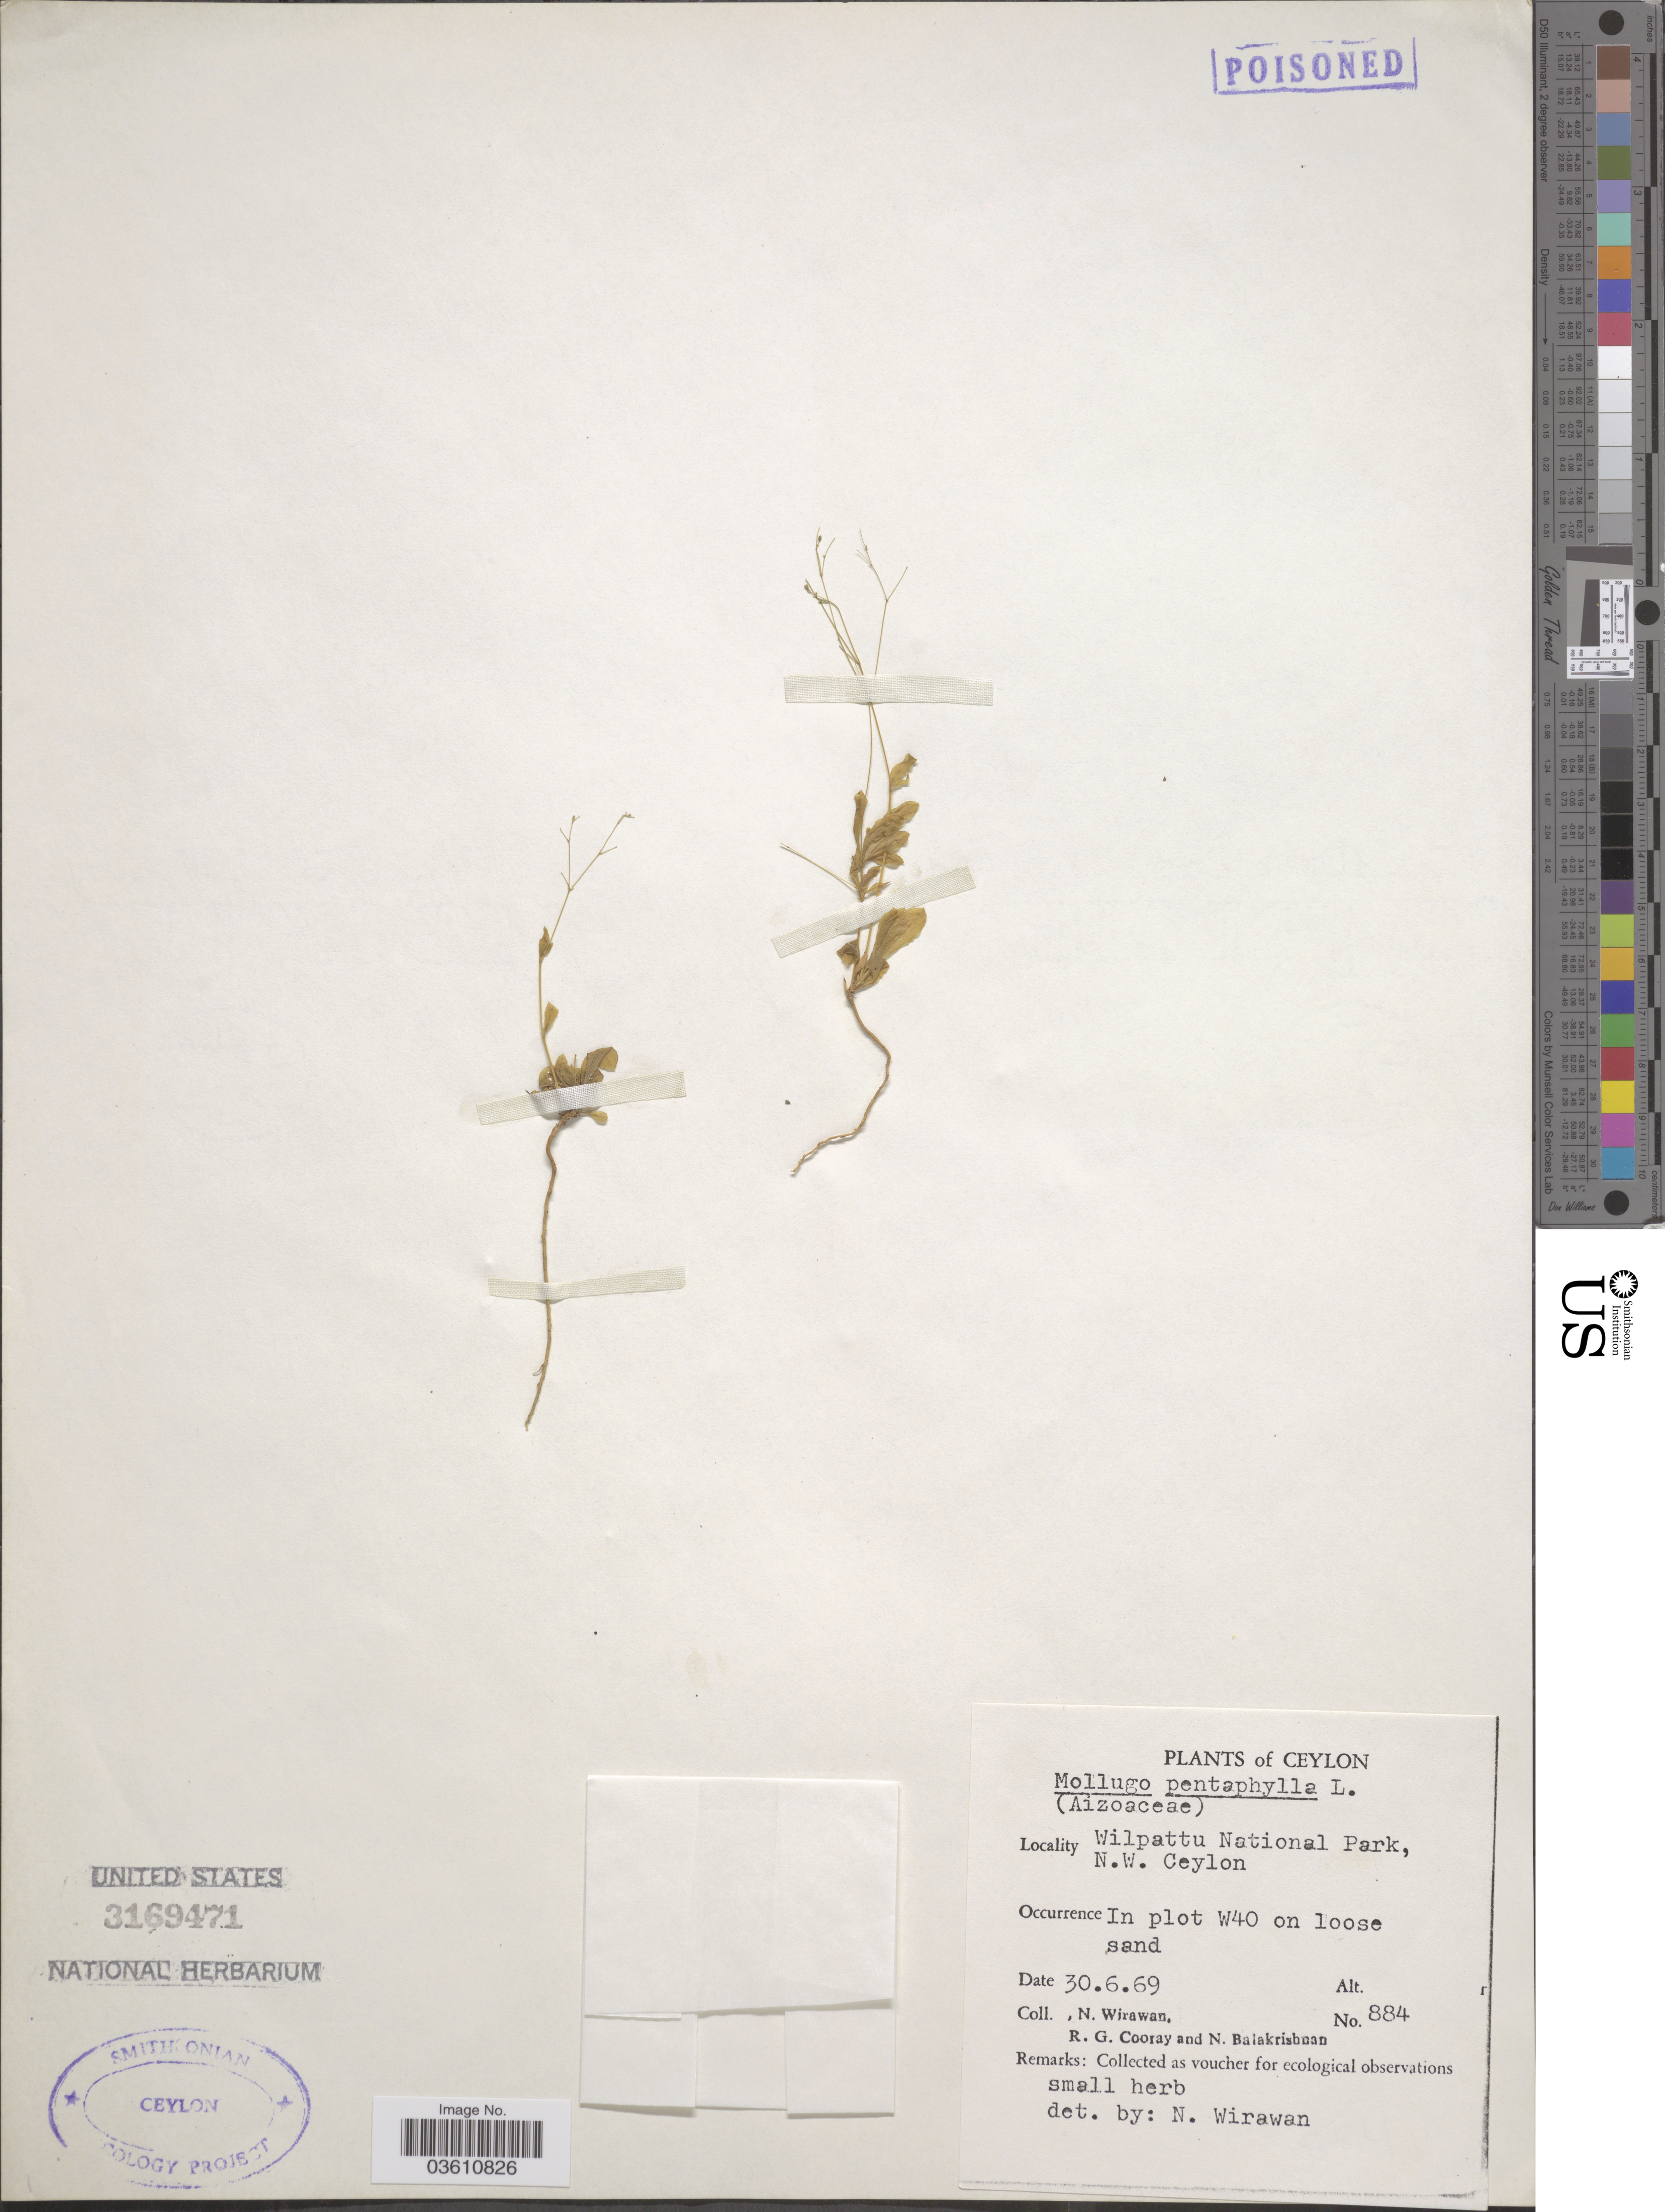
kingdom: Plantae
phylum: Tracheophyta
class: Magnoliopsida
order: Caryophyllales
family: Molluginaceae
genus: Trigastrotheca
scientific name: Trigastrotheca pentaphylla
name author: (L.) Thulin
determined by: Strong, Mark T., (BOT), Smithsonian Institution - National Museum of Natural History (UNITED STATES)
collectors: N. Wirawan, R. Cooray & N. Balakrishnan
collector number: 884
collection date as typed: Transcribed d/m/y: 30/6/69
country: Sri Lanka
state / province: North Western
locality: Ceylon. Wilpattu National Park. N.W. Ceylon. In plot W40.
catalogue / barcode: US 3169471